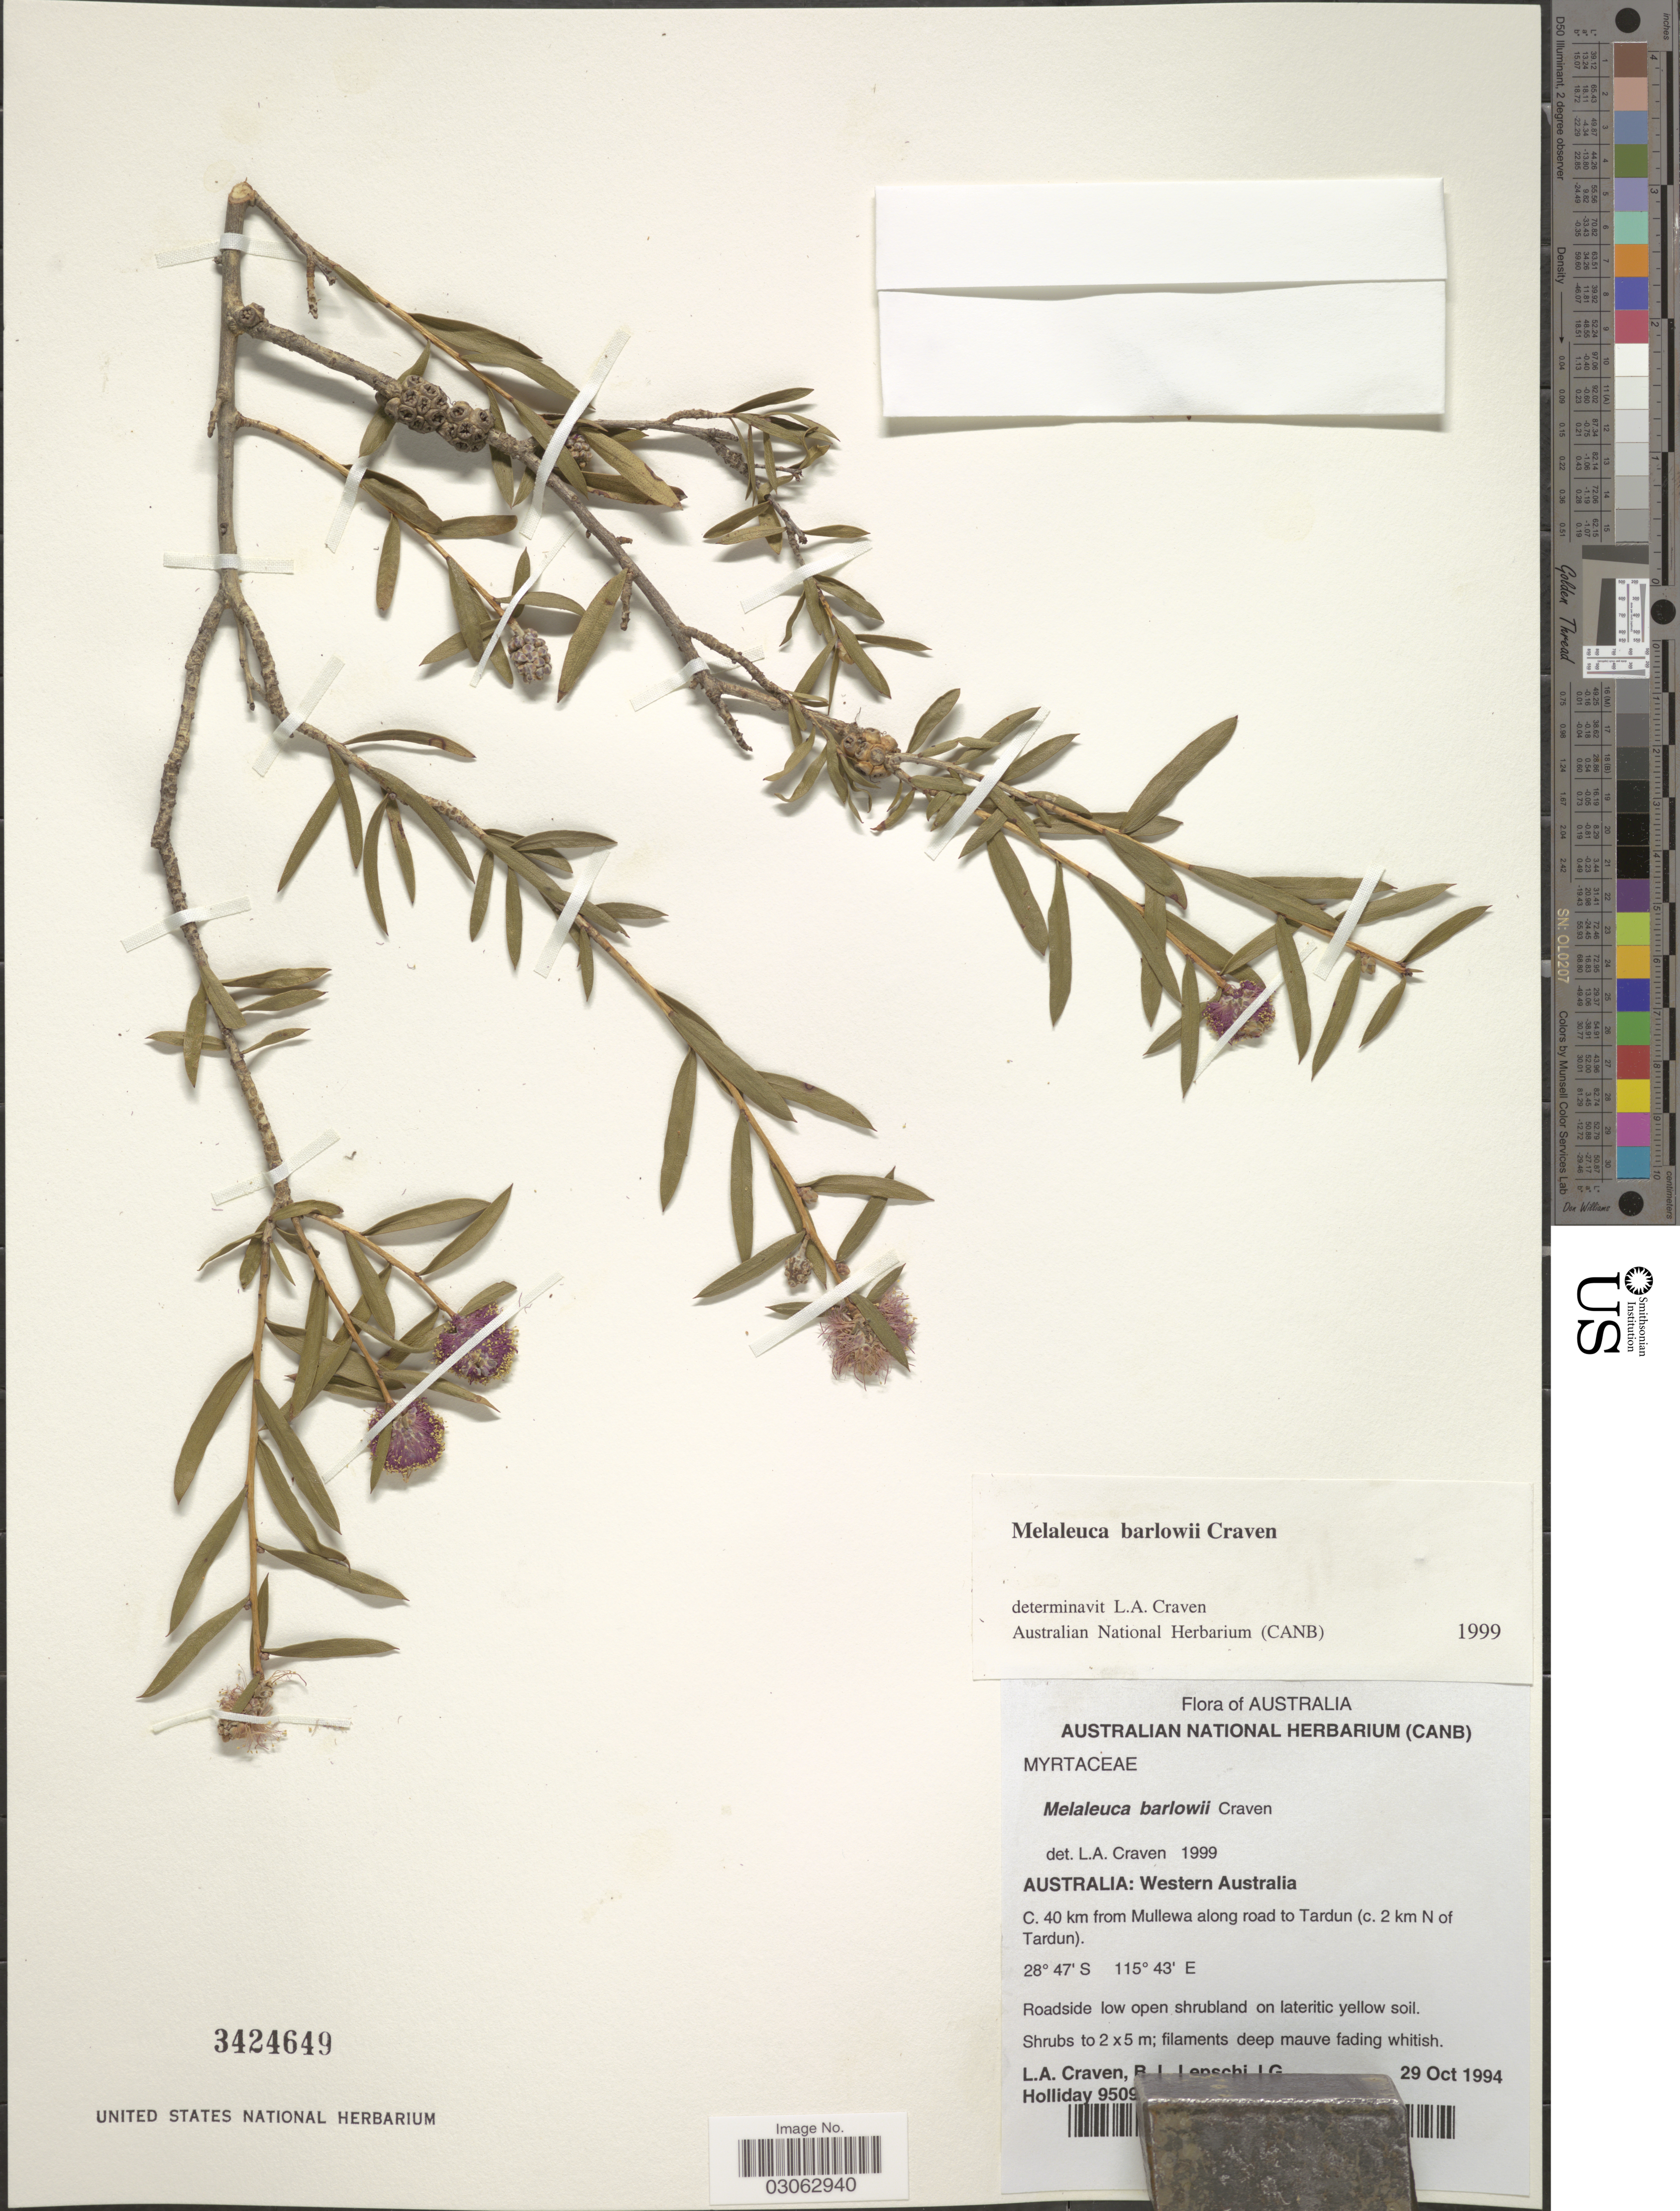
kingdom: Plantae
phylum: Tracheophyta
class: Magnoliopsida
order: Myrtales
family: Myrtaceae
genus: Melaleuca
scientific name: Melaleuca barlowii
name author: Craven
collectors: L. A. Craven, Collector illegible & Collector illegible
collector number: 9509!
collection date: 1994-10-29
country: Australia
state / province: Western Australia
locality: C. 40 km from Mullewa along road to Tardun (c. 2 km N of Tardun).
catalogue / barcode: US 3424649